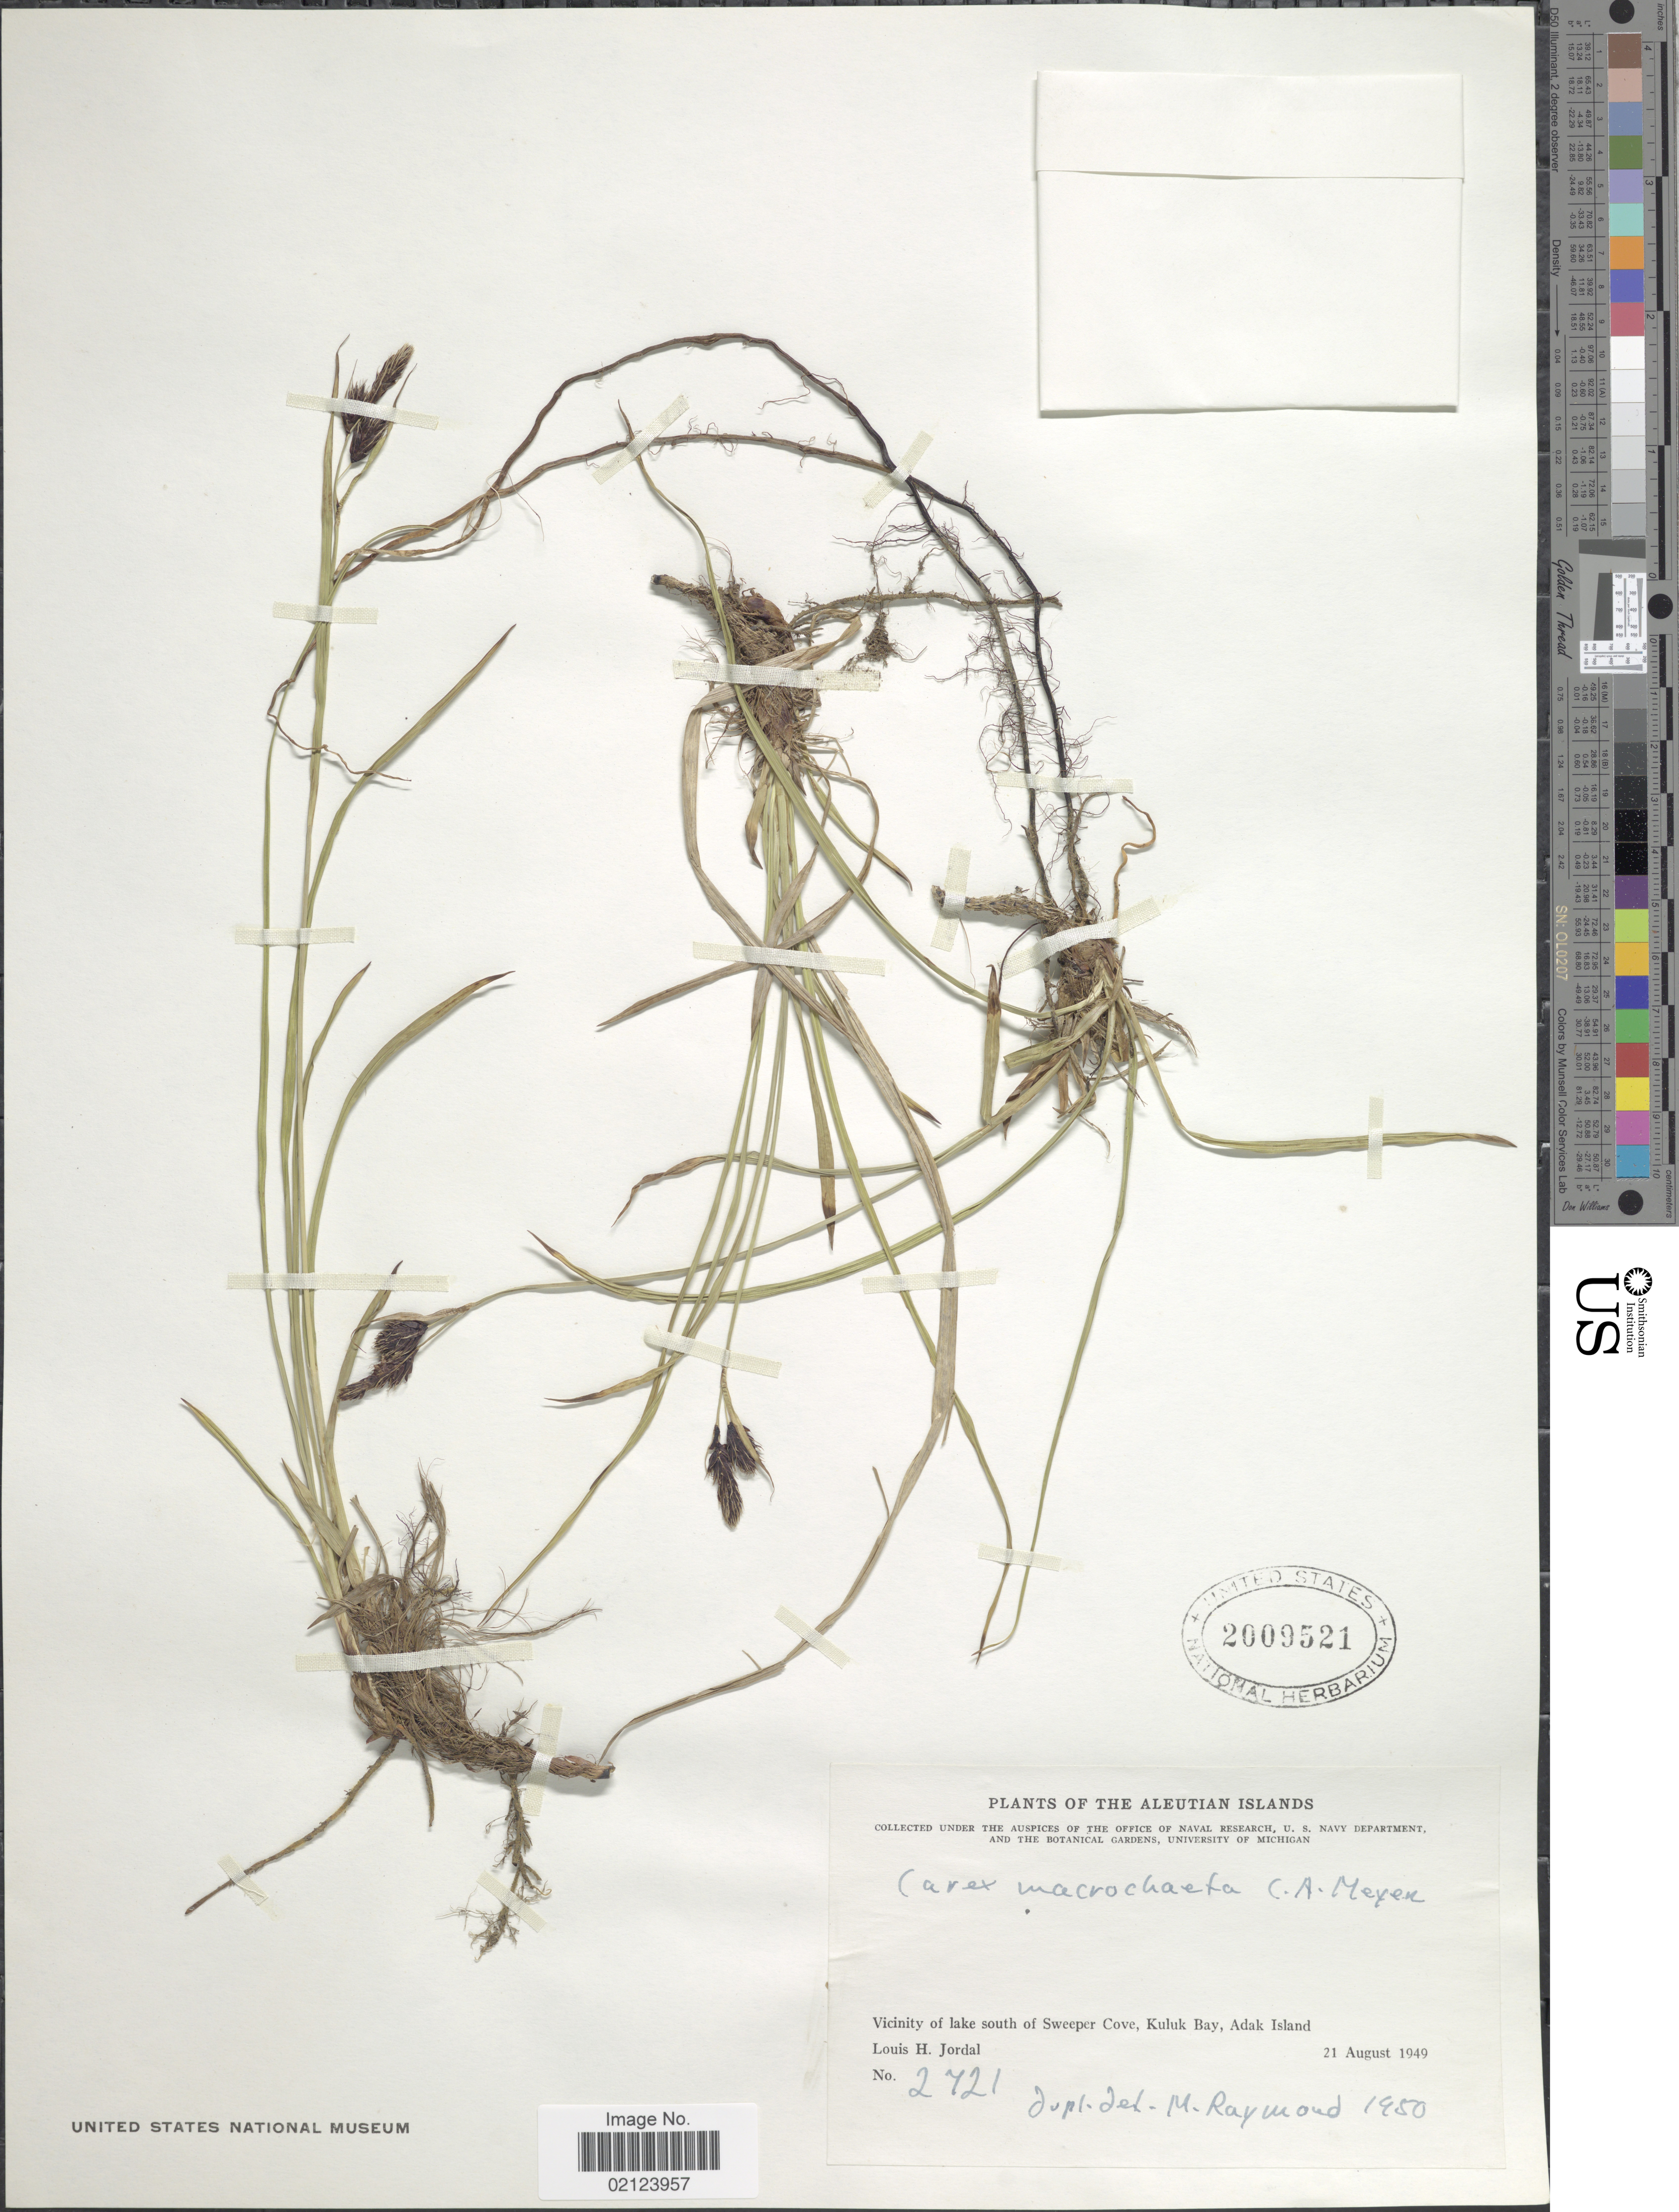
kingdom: Plantae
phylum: Tracheophyta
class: Liliopsida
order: Poales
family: Cyperaceae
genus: Carex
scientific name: Carex macrochaeta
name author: C.A. Mey.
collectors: L. Jordal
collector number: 2721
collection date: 1949-08-21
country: United States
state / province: Alaska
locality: Aleutian Islands. Vicinity of lake south of Sweeper Cove, Kuluk Bay, Adak Island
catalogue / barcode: US 2009521